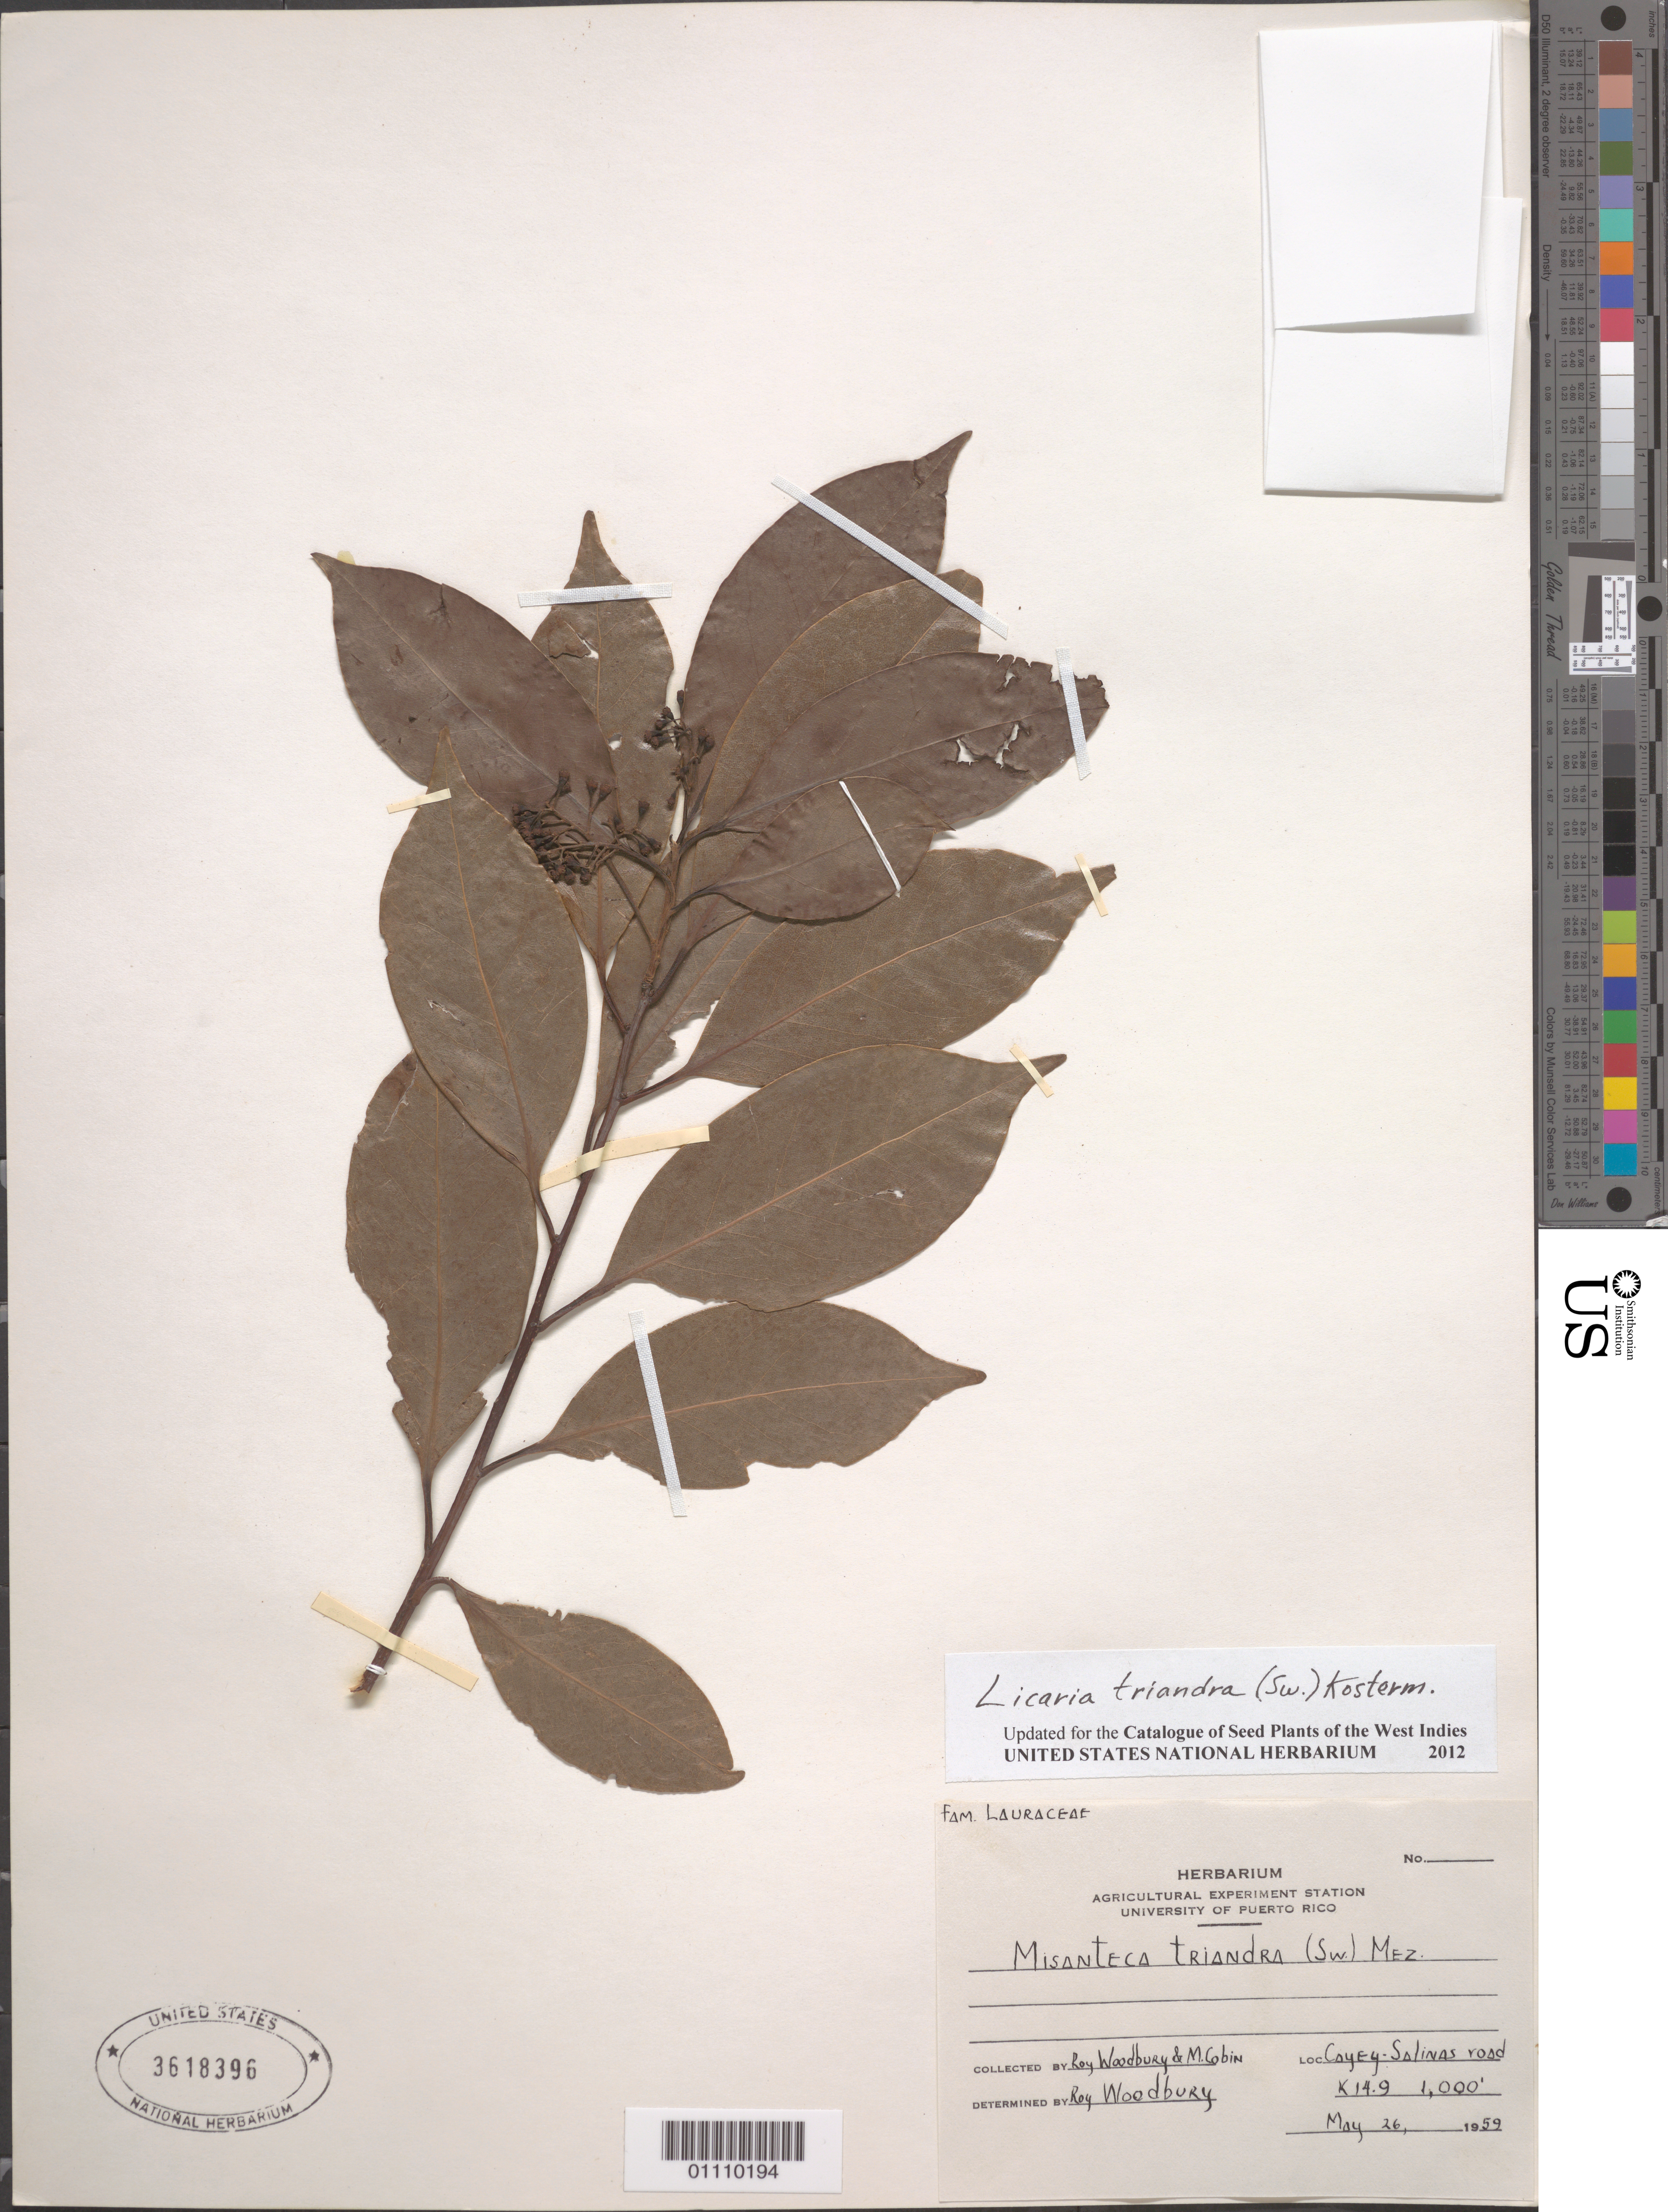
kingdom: Plantae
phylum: Tracheophyta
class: Magnoliopsida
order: Laurales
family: Lauraceae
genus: Licaria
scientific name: Licaria triandra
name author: (Sw.) Kosterm.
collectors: R. O. Woodbury & M. Cobin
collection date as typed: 26 May 1959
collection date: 1959-05-26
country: Puerto Rico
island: Puerto Rico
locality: Cayey-Salinas Road, k 14.9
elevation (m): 305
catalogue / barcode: US 3618396